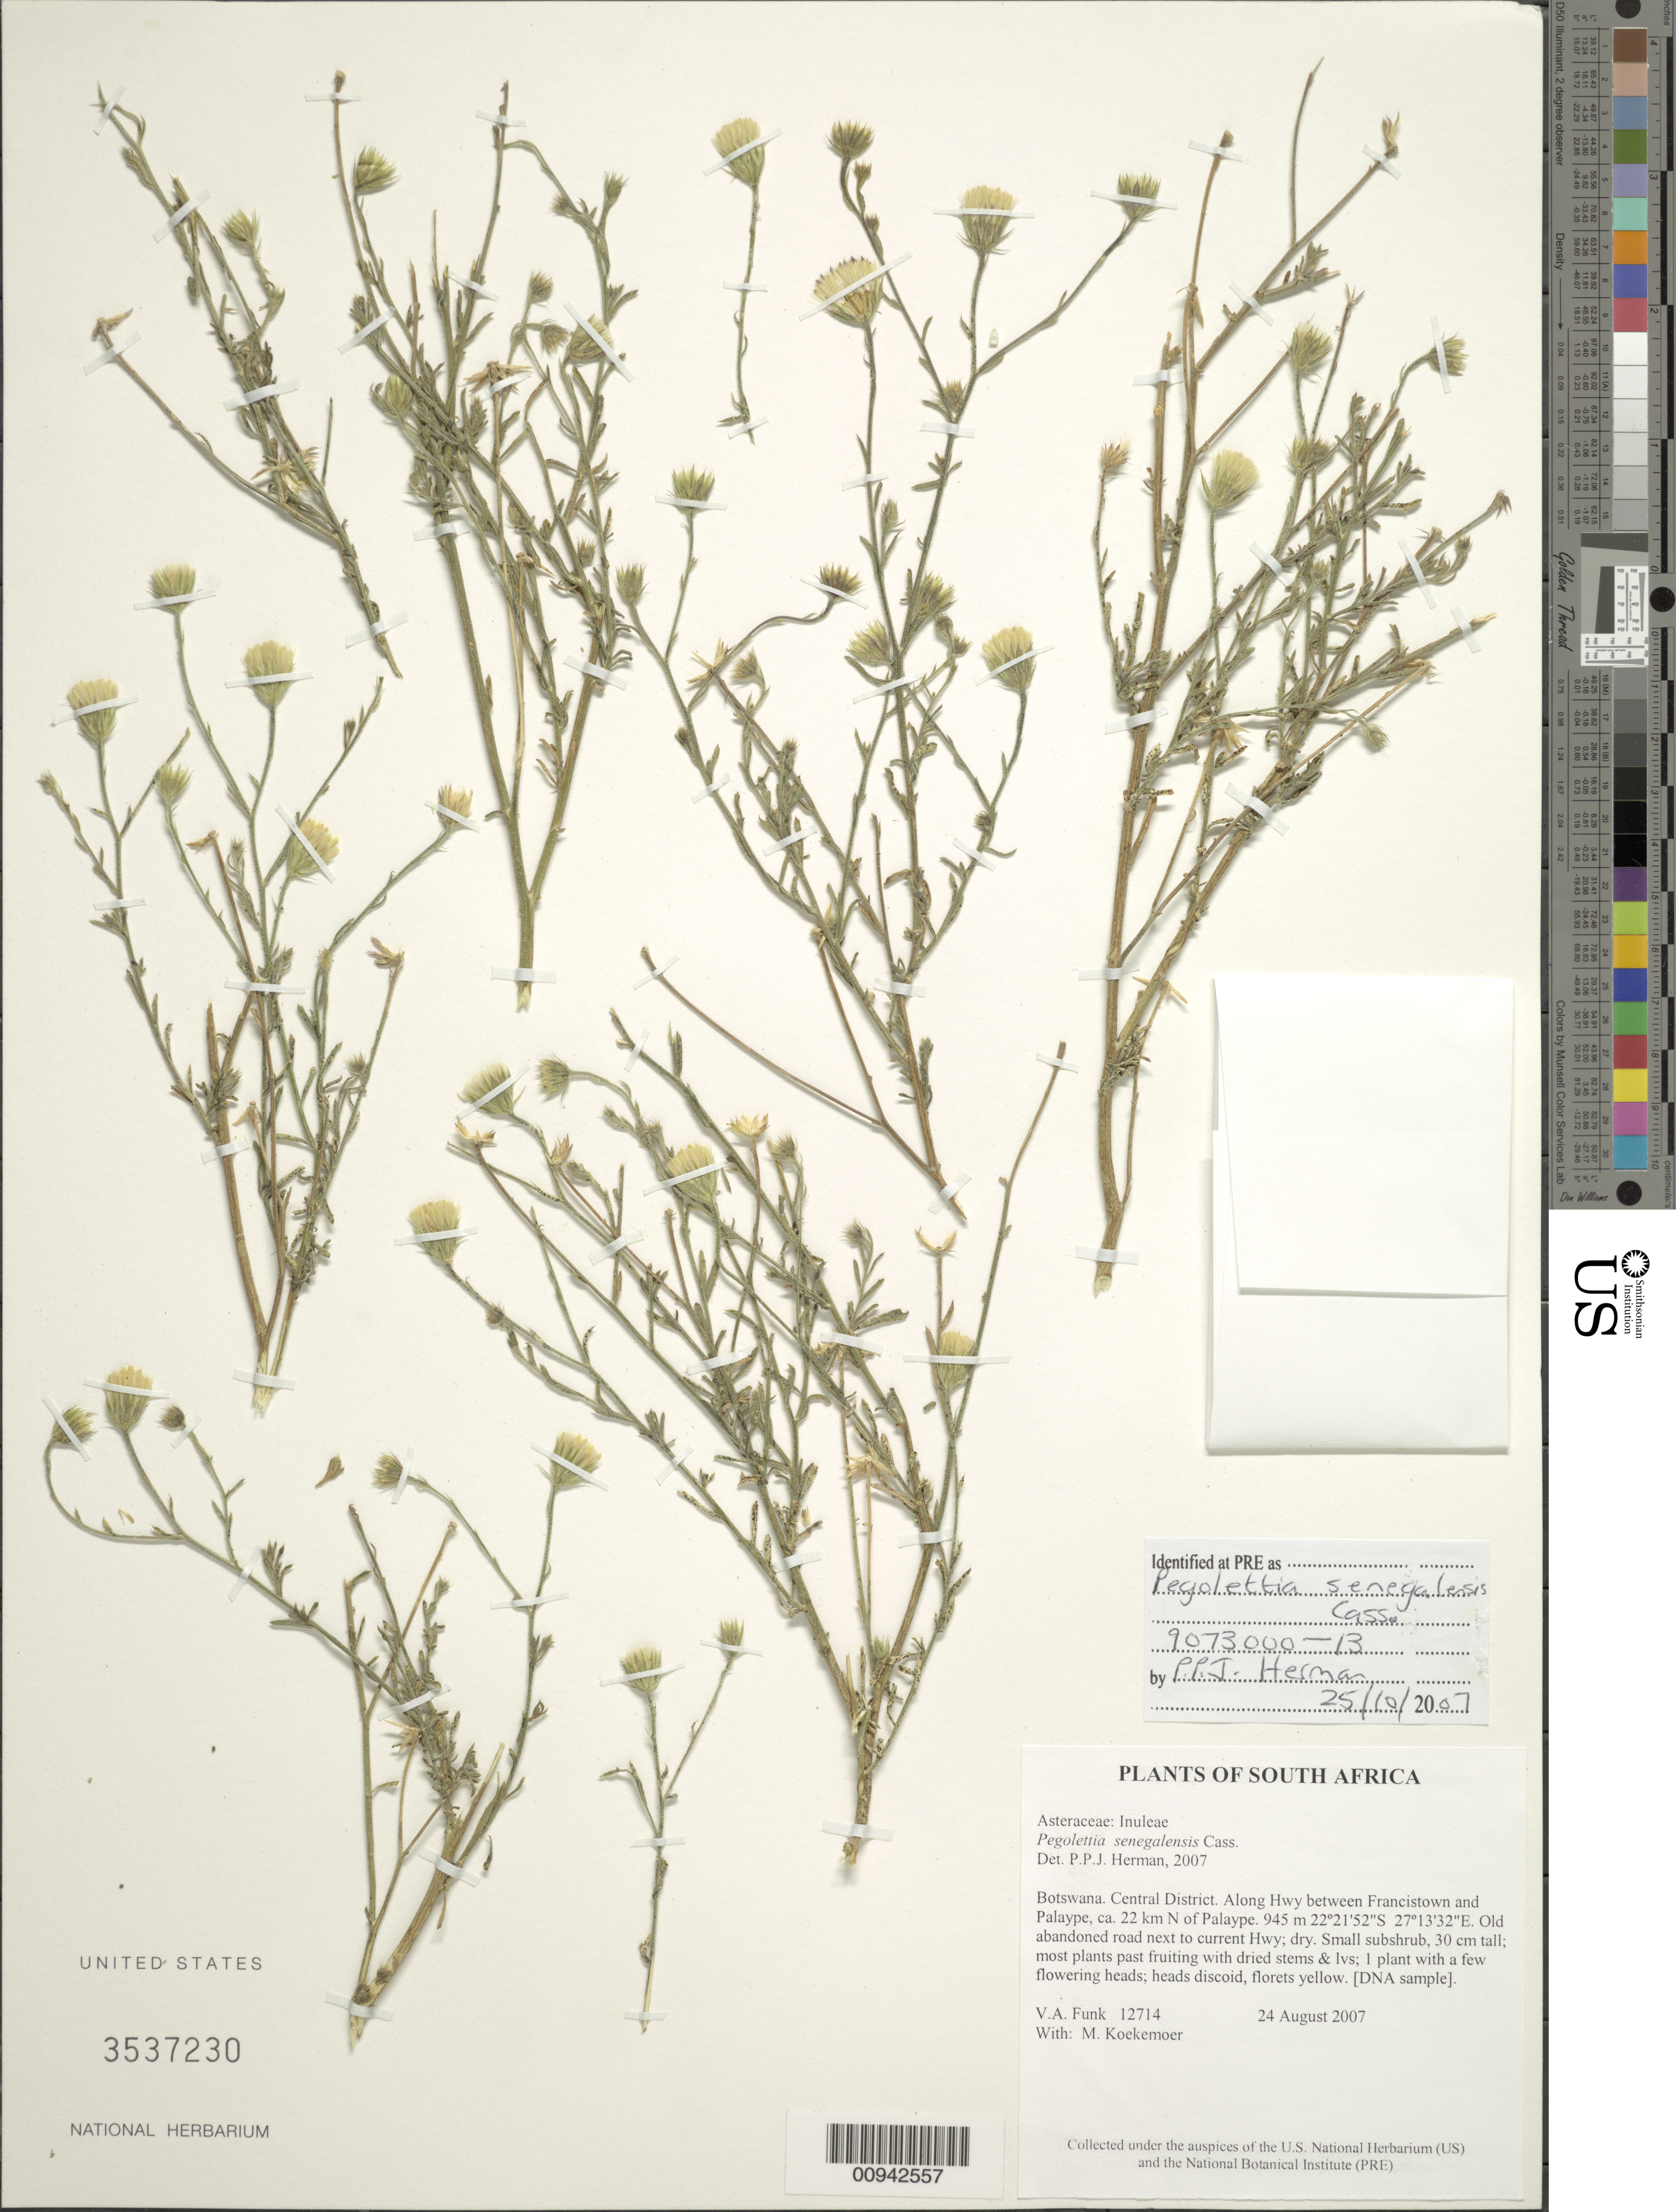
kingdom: Plantae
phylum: Tracheophyta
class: Magnoliopsida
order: Asterales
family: Asteraceae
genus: Pegolettia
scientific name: Pegolettia senegalensis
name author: Cass.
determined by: Herman, P. P. J.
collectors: V. Funk & M. Koekemoer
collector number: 12714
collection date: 2007-08-24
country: Botswana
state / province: Central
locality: Along Hwy between Francistown and Palaype, ca. 22 km N of Palaype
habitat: Old abandoned road next to current Hwy; dry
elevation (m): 945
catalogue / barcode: US 3537230